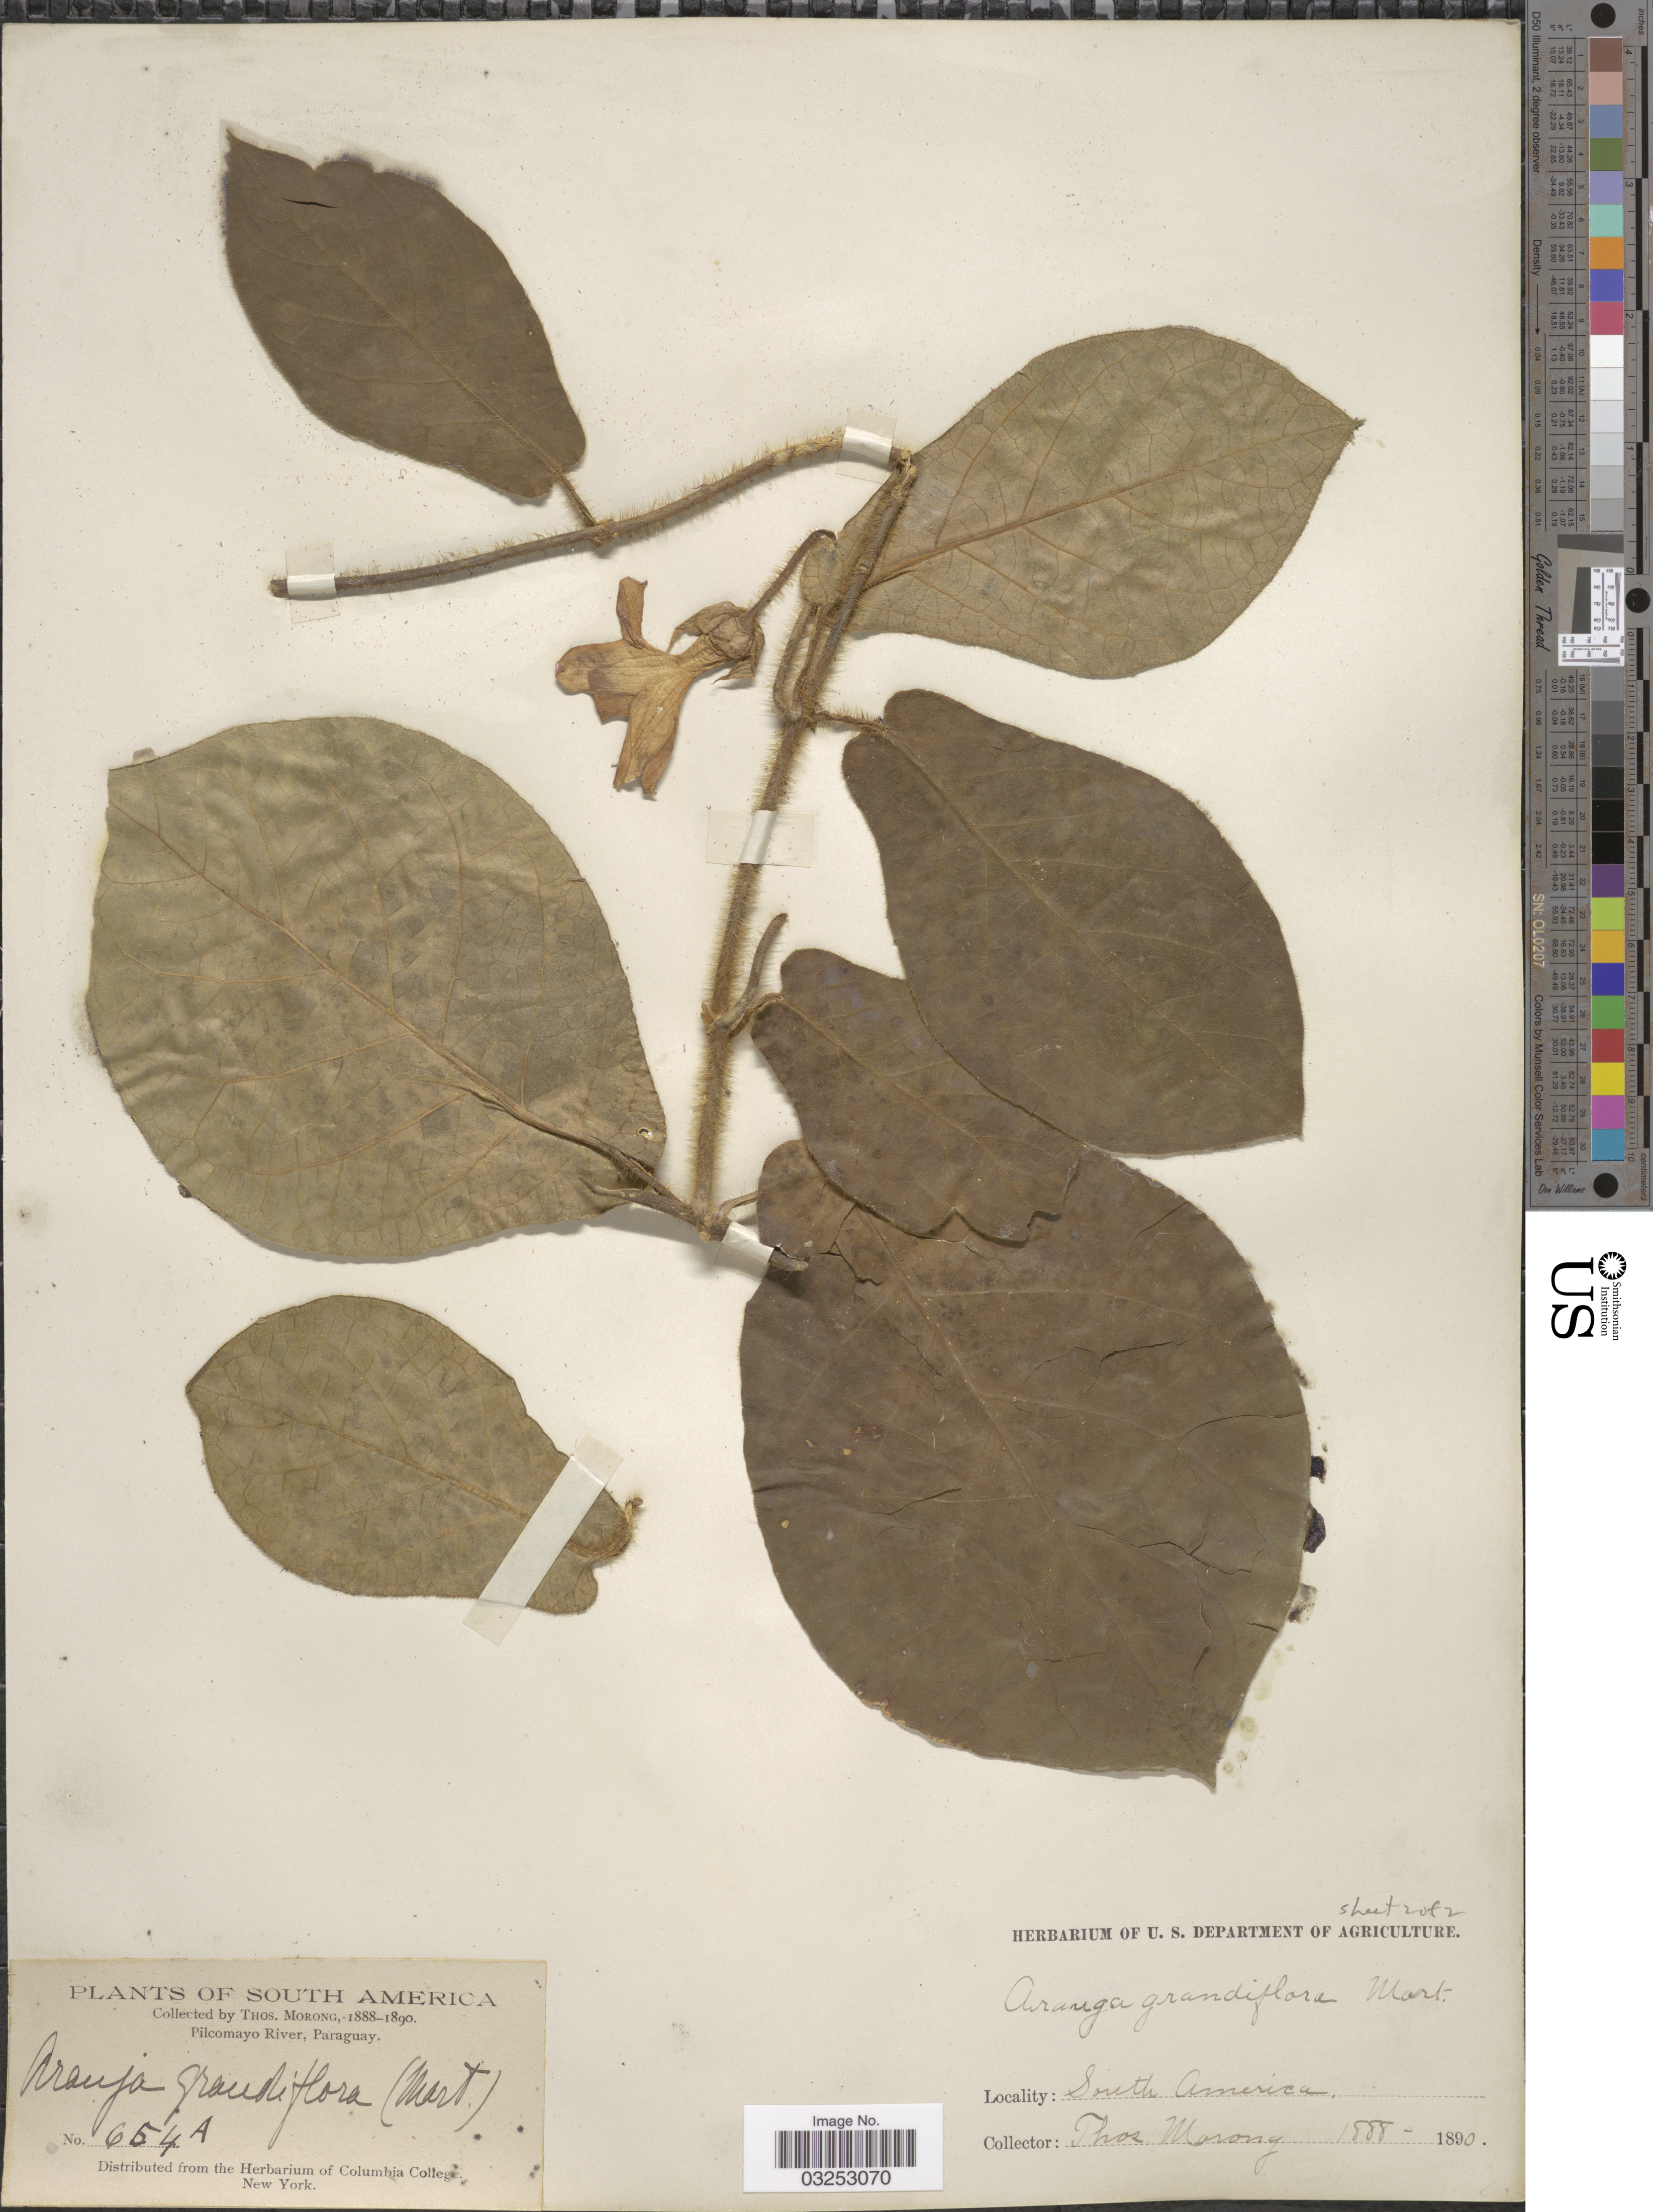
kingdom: Plantae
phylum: Tracheophyta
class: Magnoliopsida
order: Gentianales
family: Apocynaceae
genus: Schubertia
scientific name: Schubertia grandiflora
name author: Mart.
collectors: ex herb. T. Morong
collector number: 654A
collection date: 1888/1890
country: Paraguay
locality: Pilcomayo River.